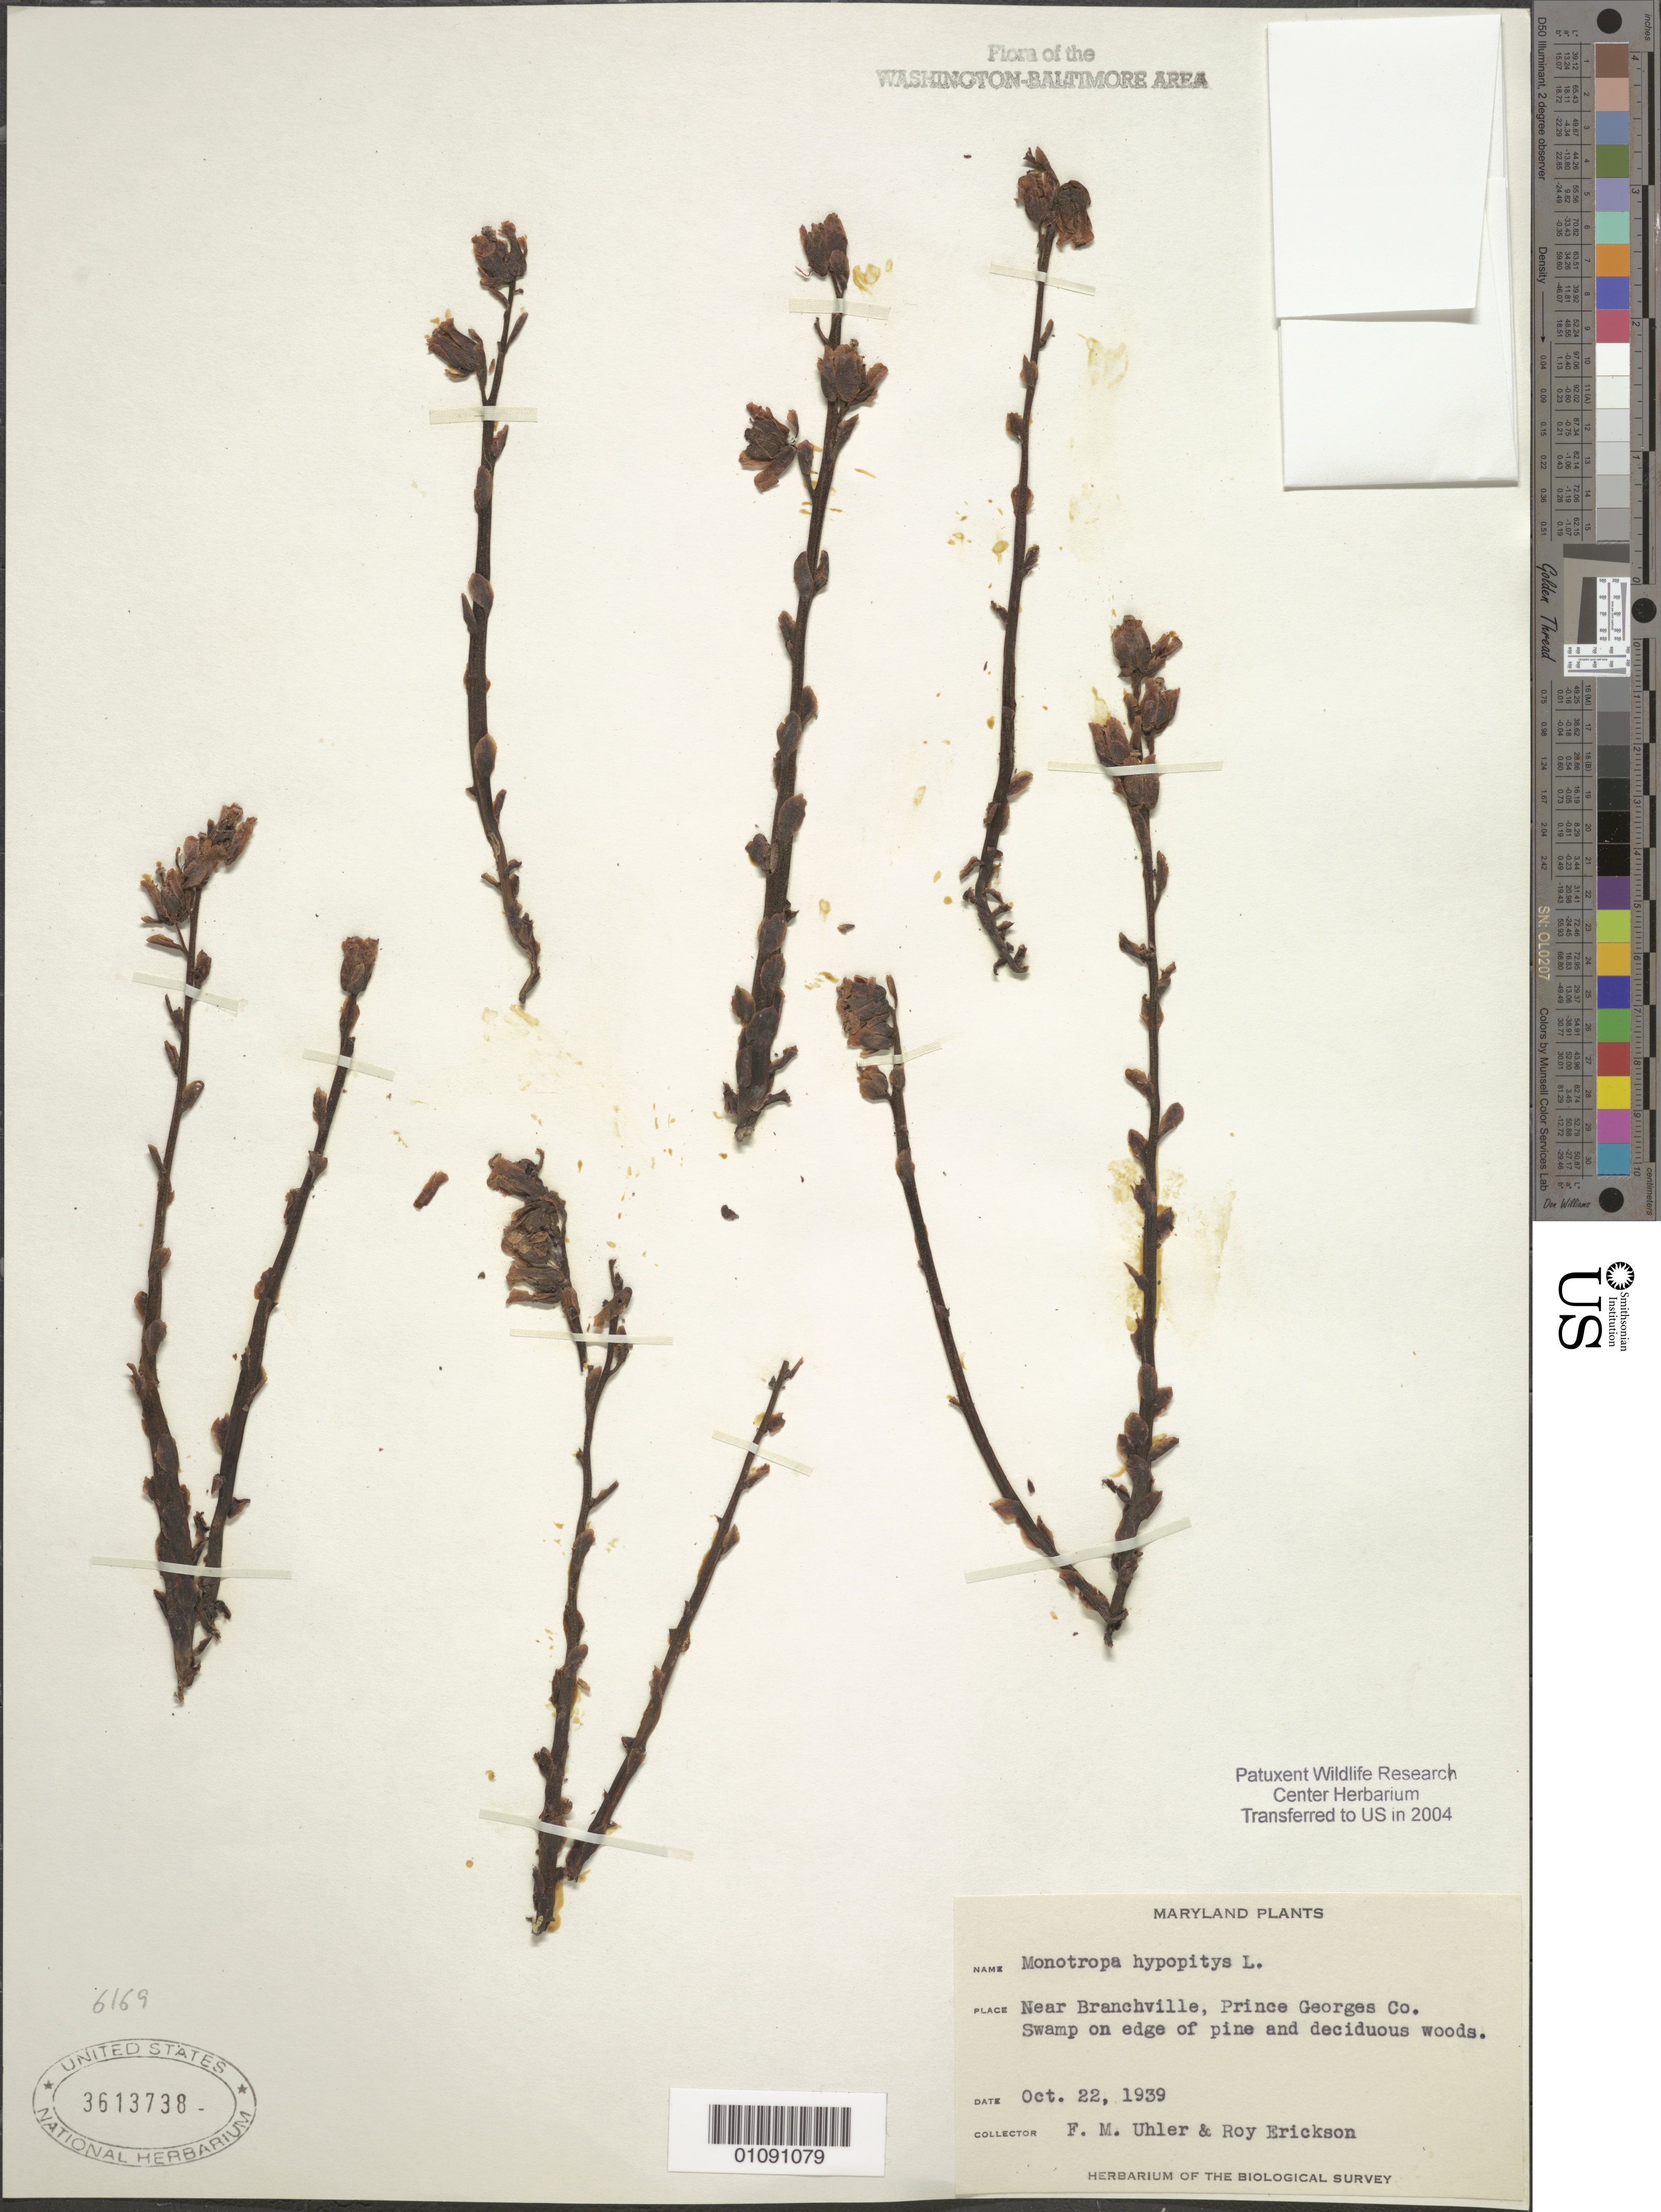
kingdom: Plantae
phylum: Tracheophyta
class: Magnoliopsida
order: Ericales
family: Ericaceae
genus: Hypopitys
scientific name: Hypopitys monotropa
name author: Crantz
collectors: F. M. Uhler & R. Erickson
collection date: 1939-10-22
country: United States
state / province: Maryland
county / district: Prince George's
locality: Near Branchville.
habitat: Swamp on edge of pine and deciduous woods.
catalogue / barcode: US 3613738